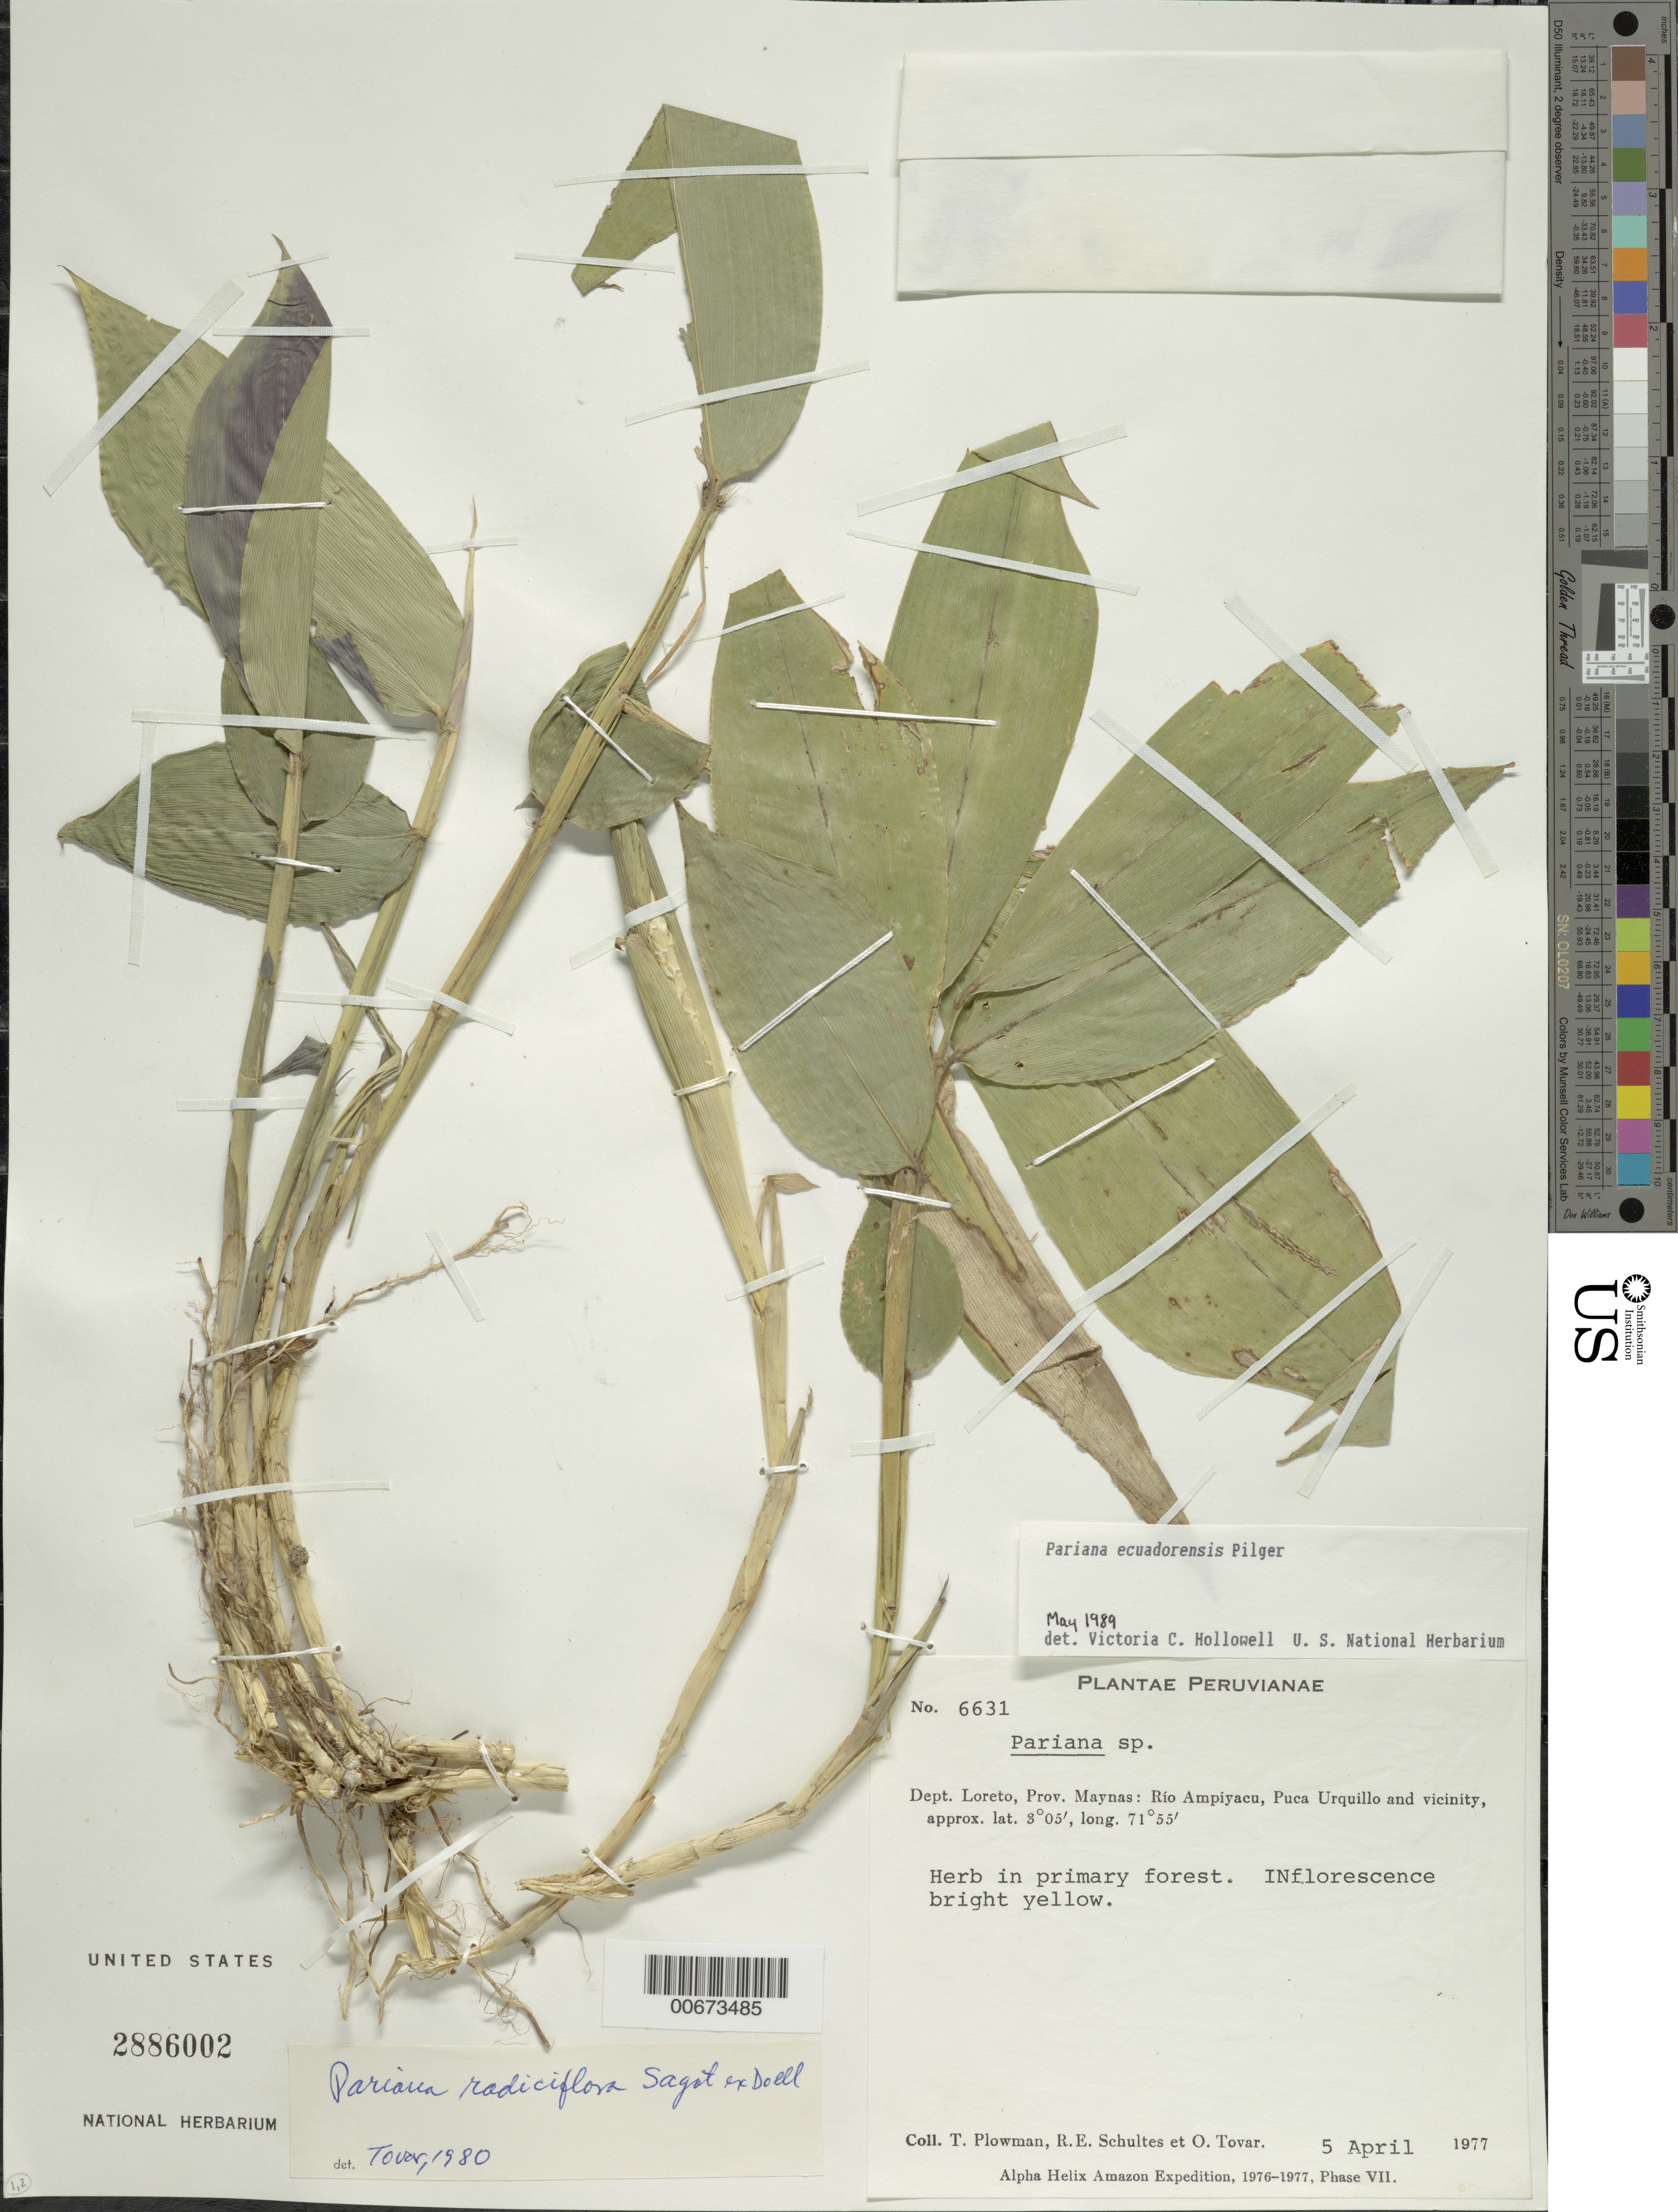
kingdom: Plantae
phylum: Tracheophyta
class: Liliopsida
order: Poales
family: Poaceae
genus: Pariana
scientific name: Pariana ecuadorensis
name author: Pilg.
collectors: T. Plowman, R. E. Schultes & Ó. Tovar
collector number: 6631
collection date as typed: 05 Apr 1977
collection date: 1977-04-05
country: Peru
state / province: Loreto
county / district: Maynas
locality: Rio Ampiyacu, Puca Urquillo and vicinity.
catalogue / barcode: US 2886002